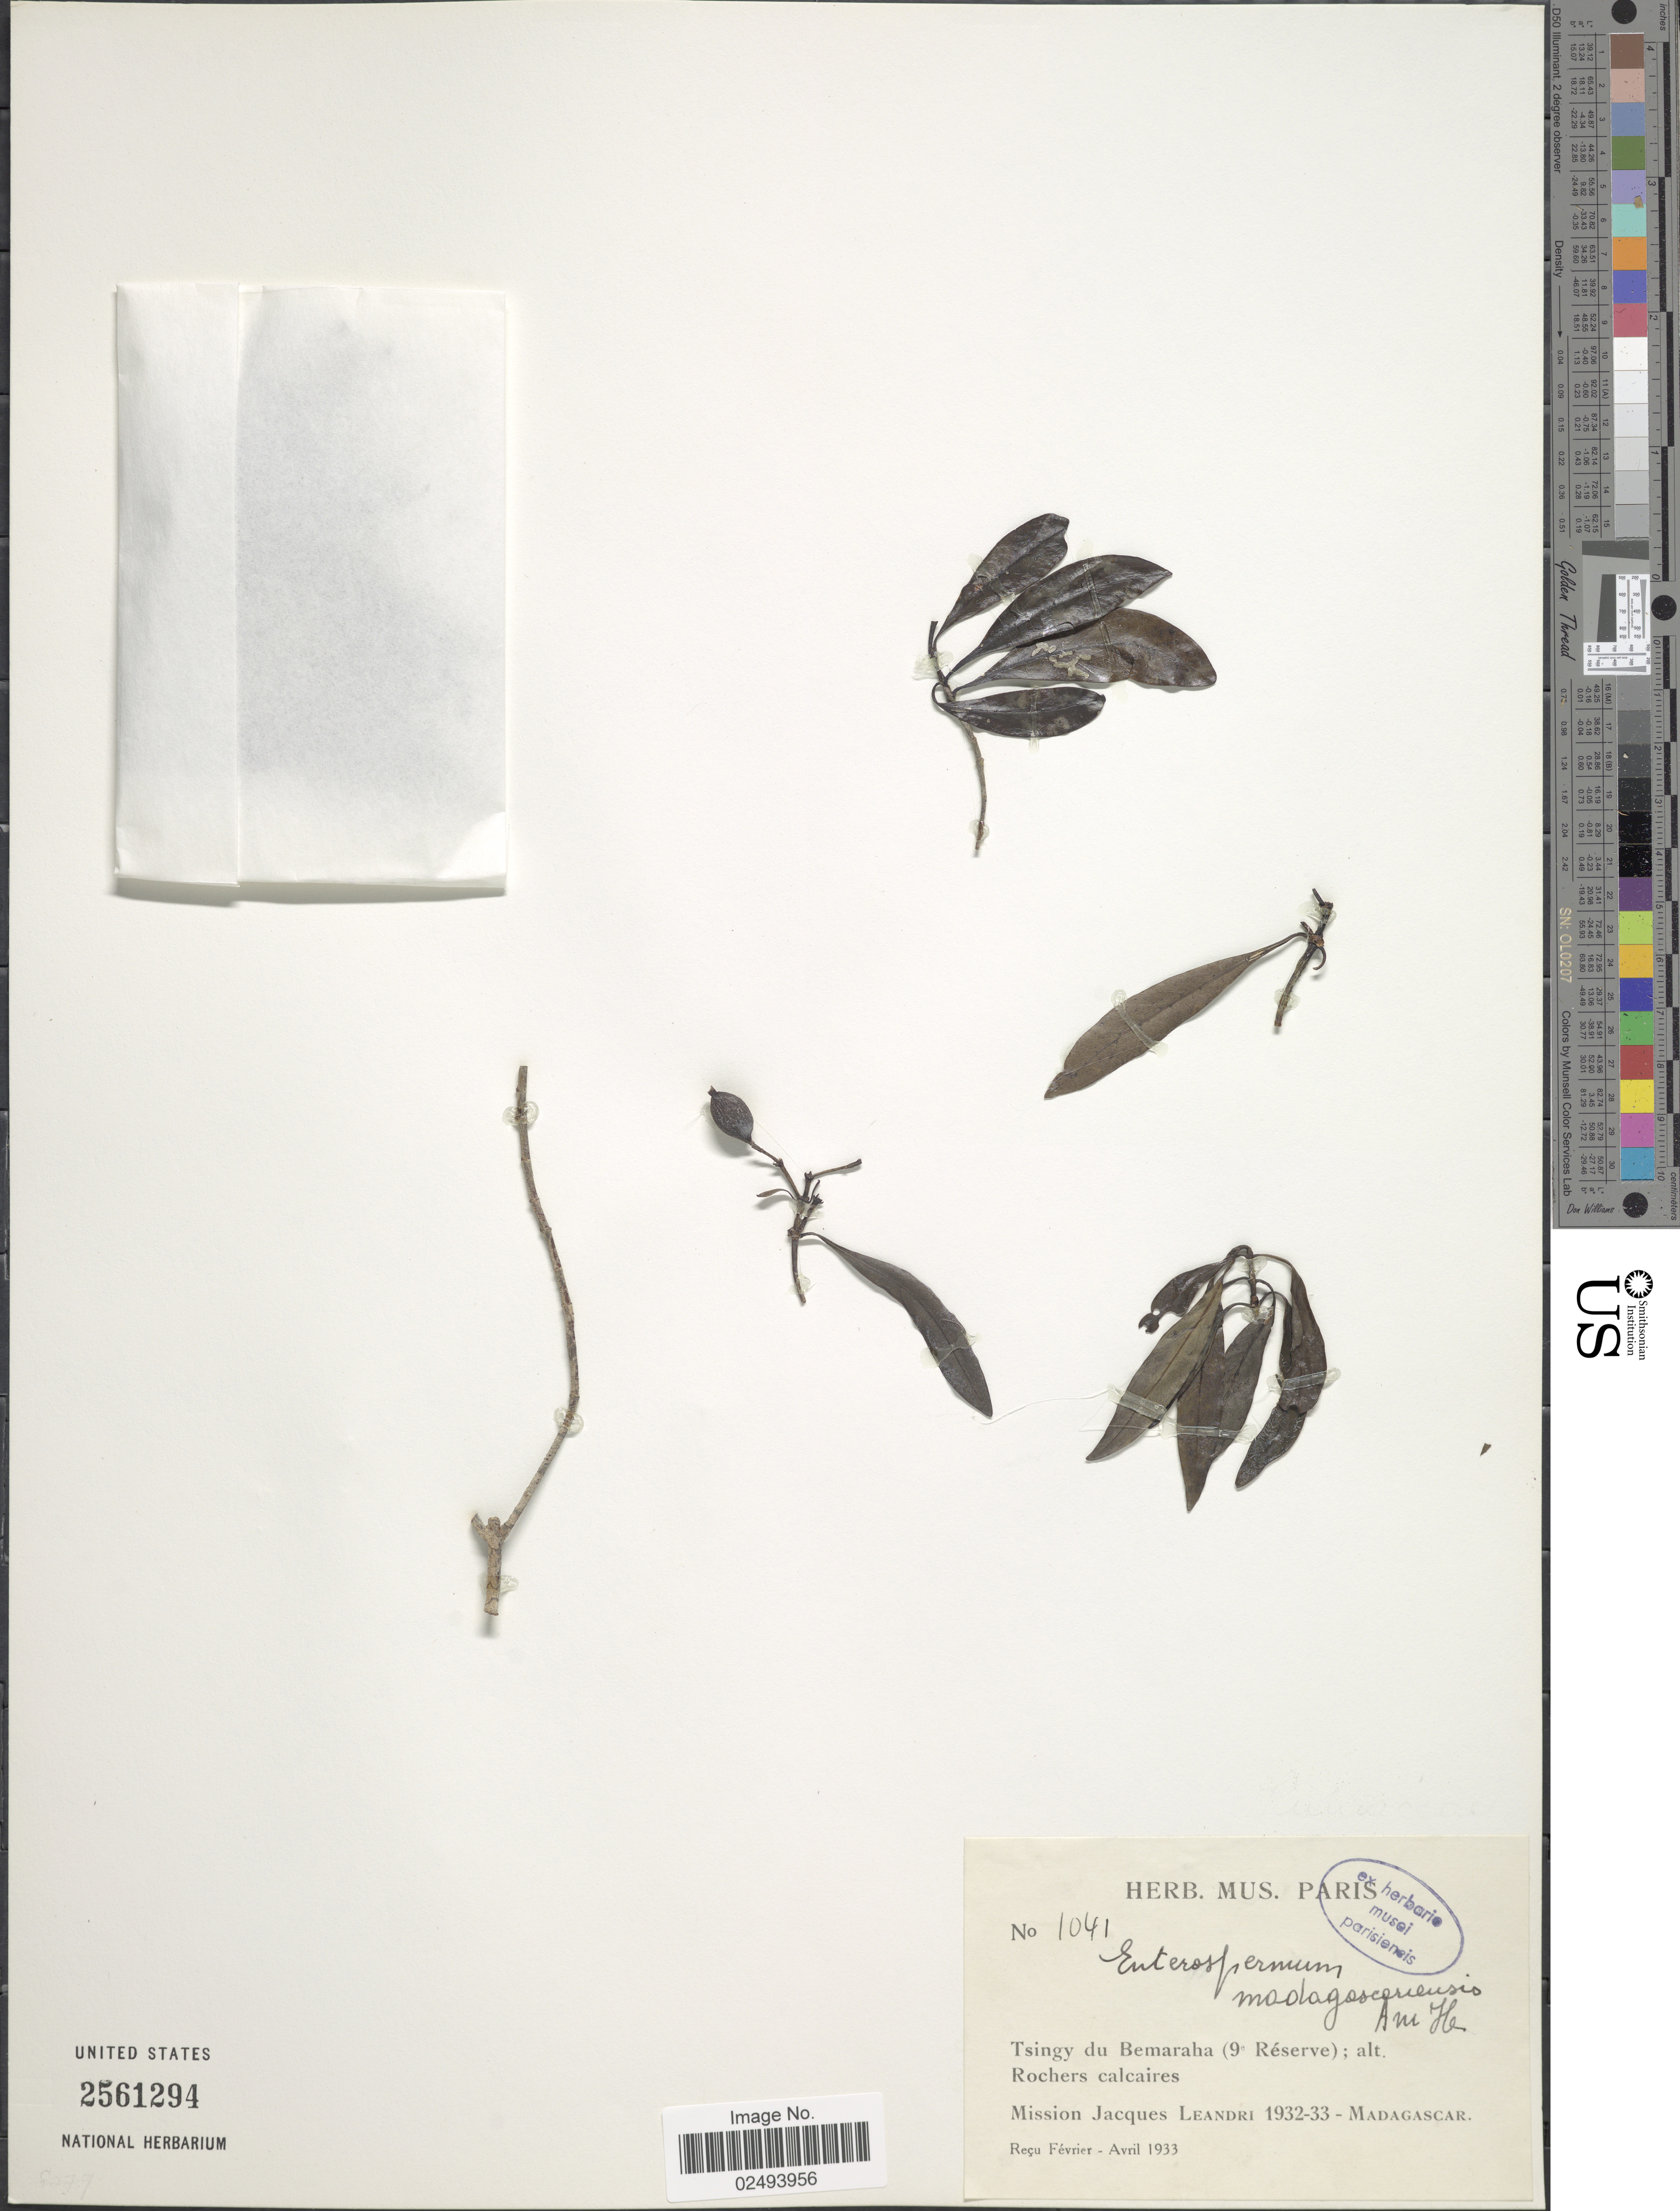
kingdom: Plantae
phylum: Tracheophyta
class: Magnoliopsida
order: Gentianales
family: Rubiaceae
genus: Coptosperma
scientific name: Coptosperma nigrescens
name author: Hook. f.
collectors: J. Leandri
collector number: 1041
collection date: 1932/1933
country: Madagascar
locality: Tsingy du Bemaraha (9e Reserve)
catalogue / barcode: US 2561294